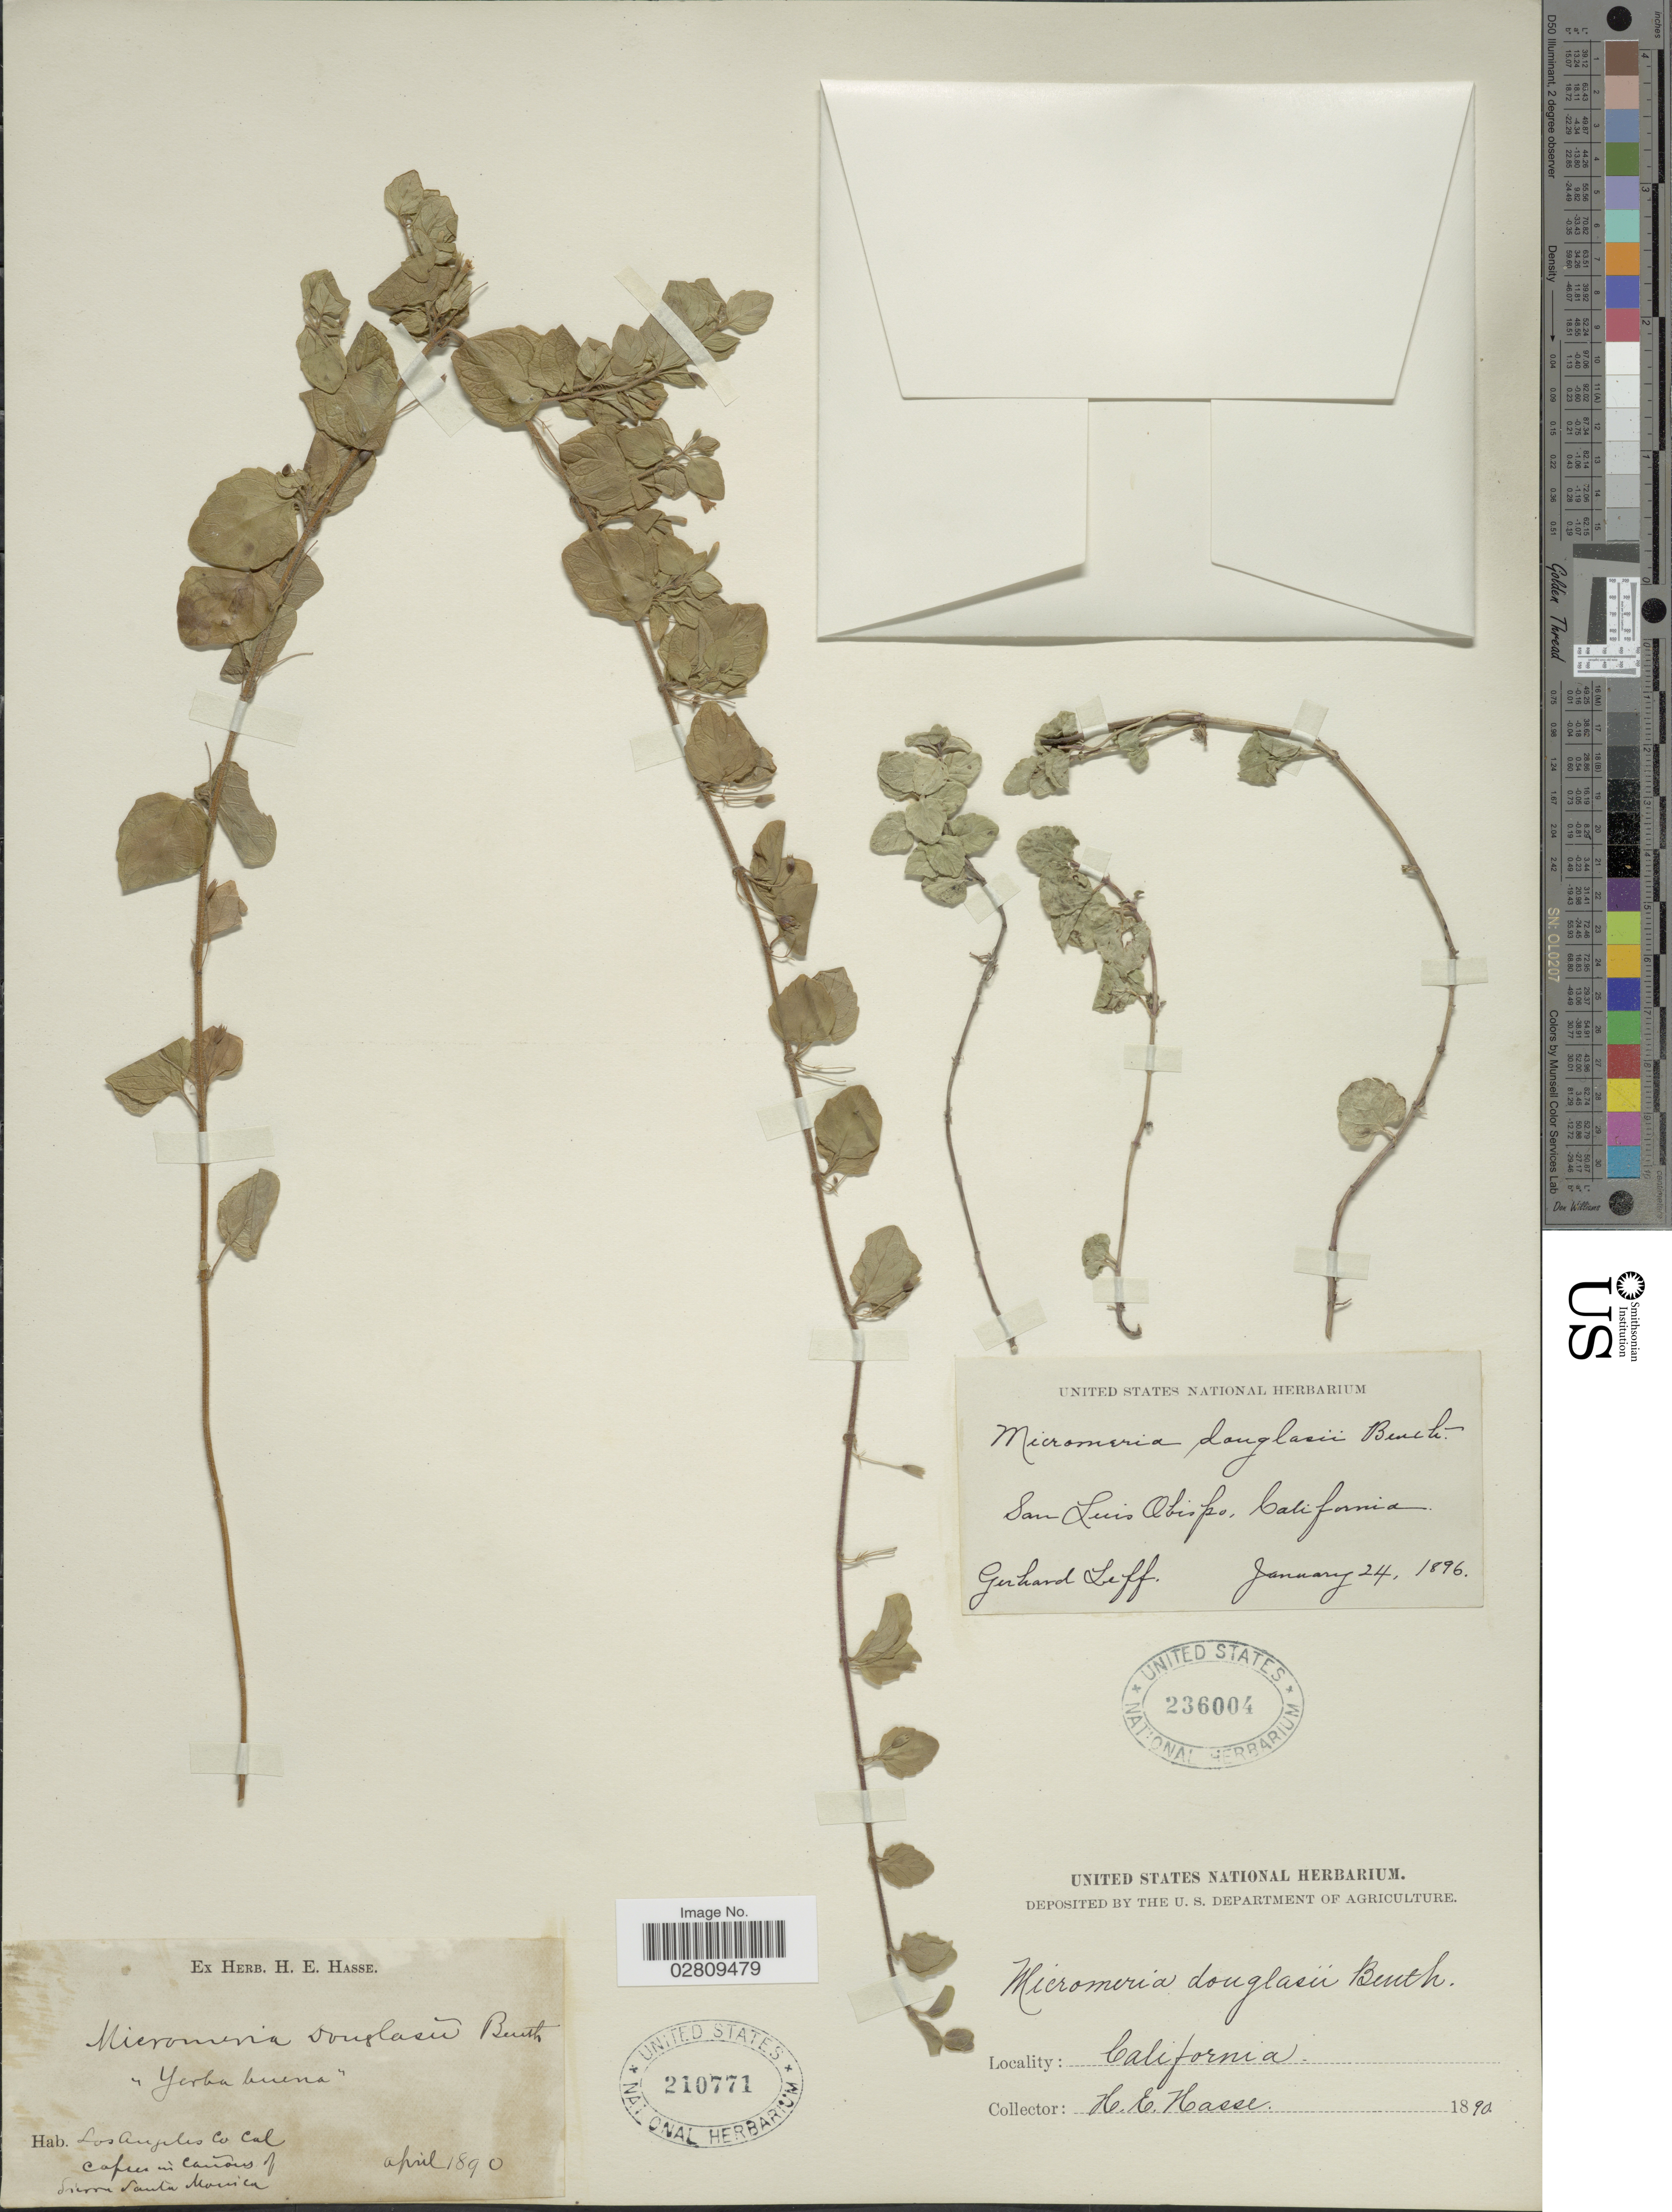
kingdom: Plantae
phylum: Tracheophyta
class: Magnoliopsida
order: Lamiales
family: Lamiaceae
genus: Micromeria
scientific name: Micromeria douglasii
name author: Benth.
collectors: G. Leff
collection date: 1896-01-24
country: United States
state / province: California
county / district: San Luis Obispo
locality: San Luis Obispo.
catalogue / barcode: US 236004-2